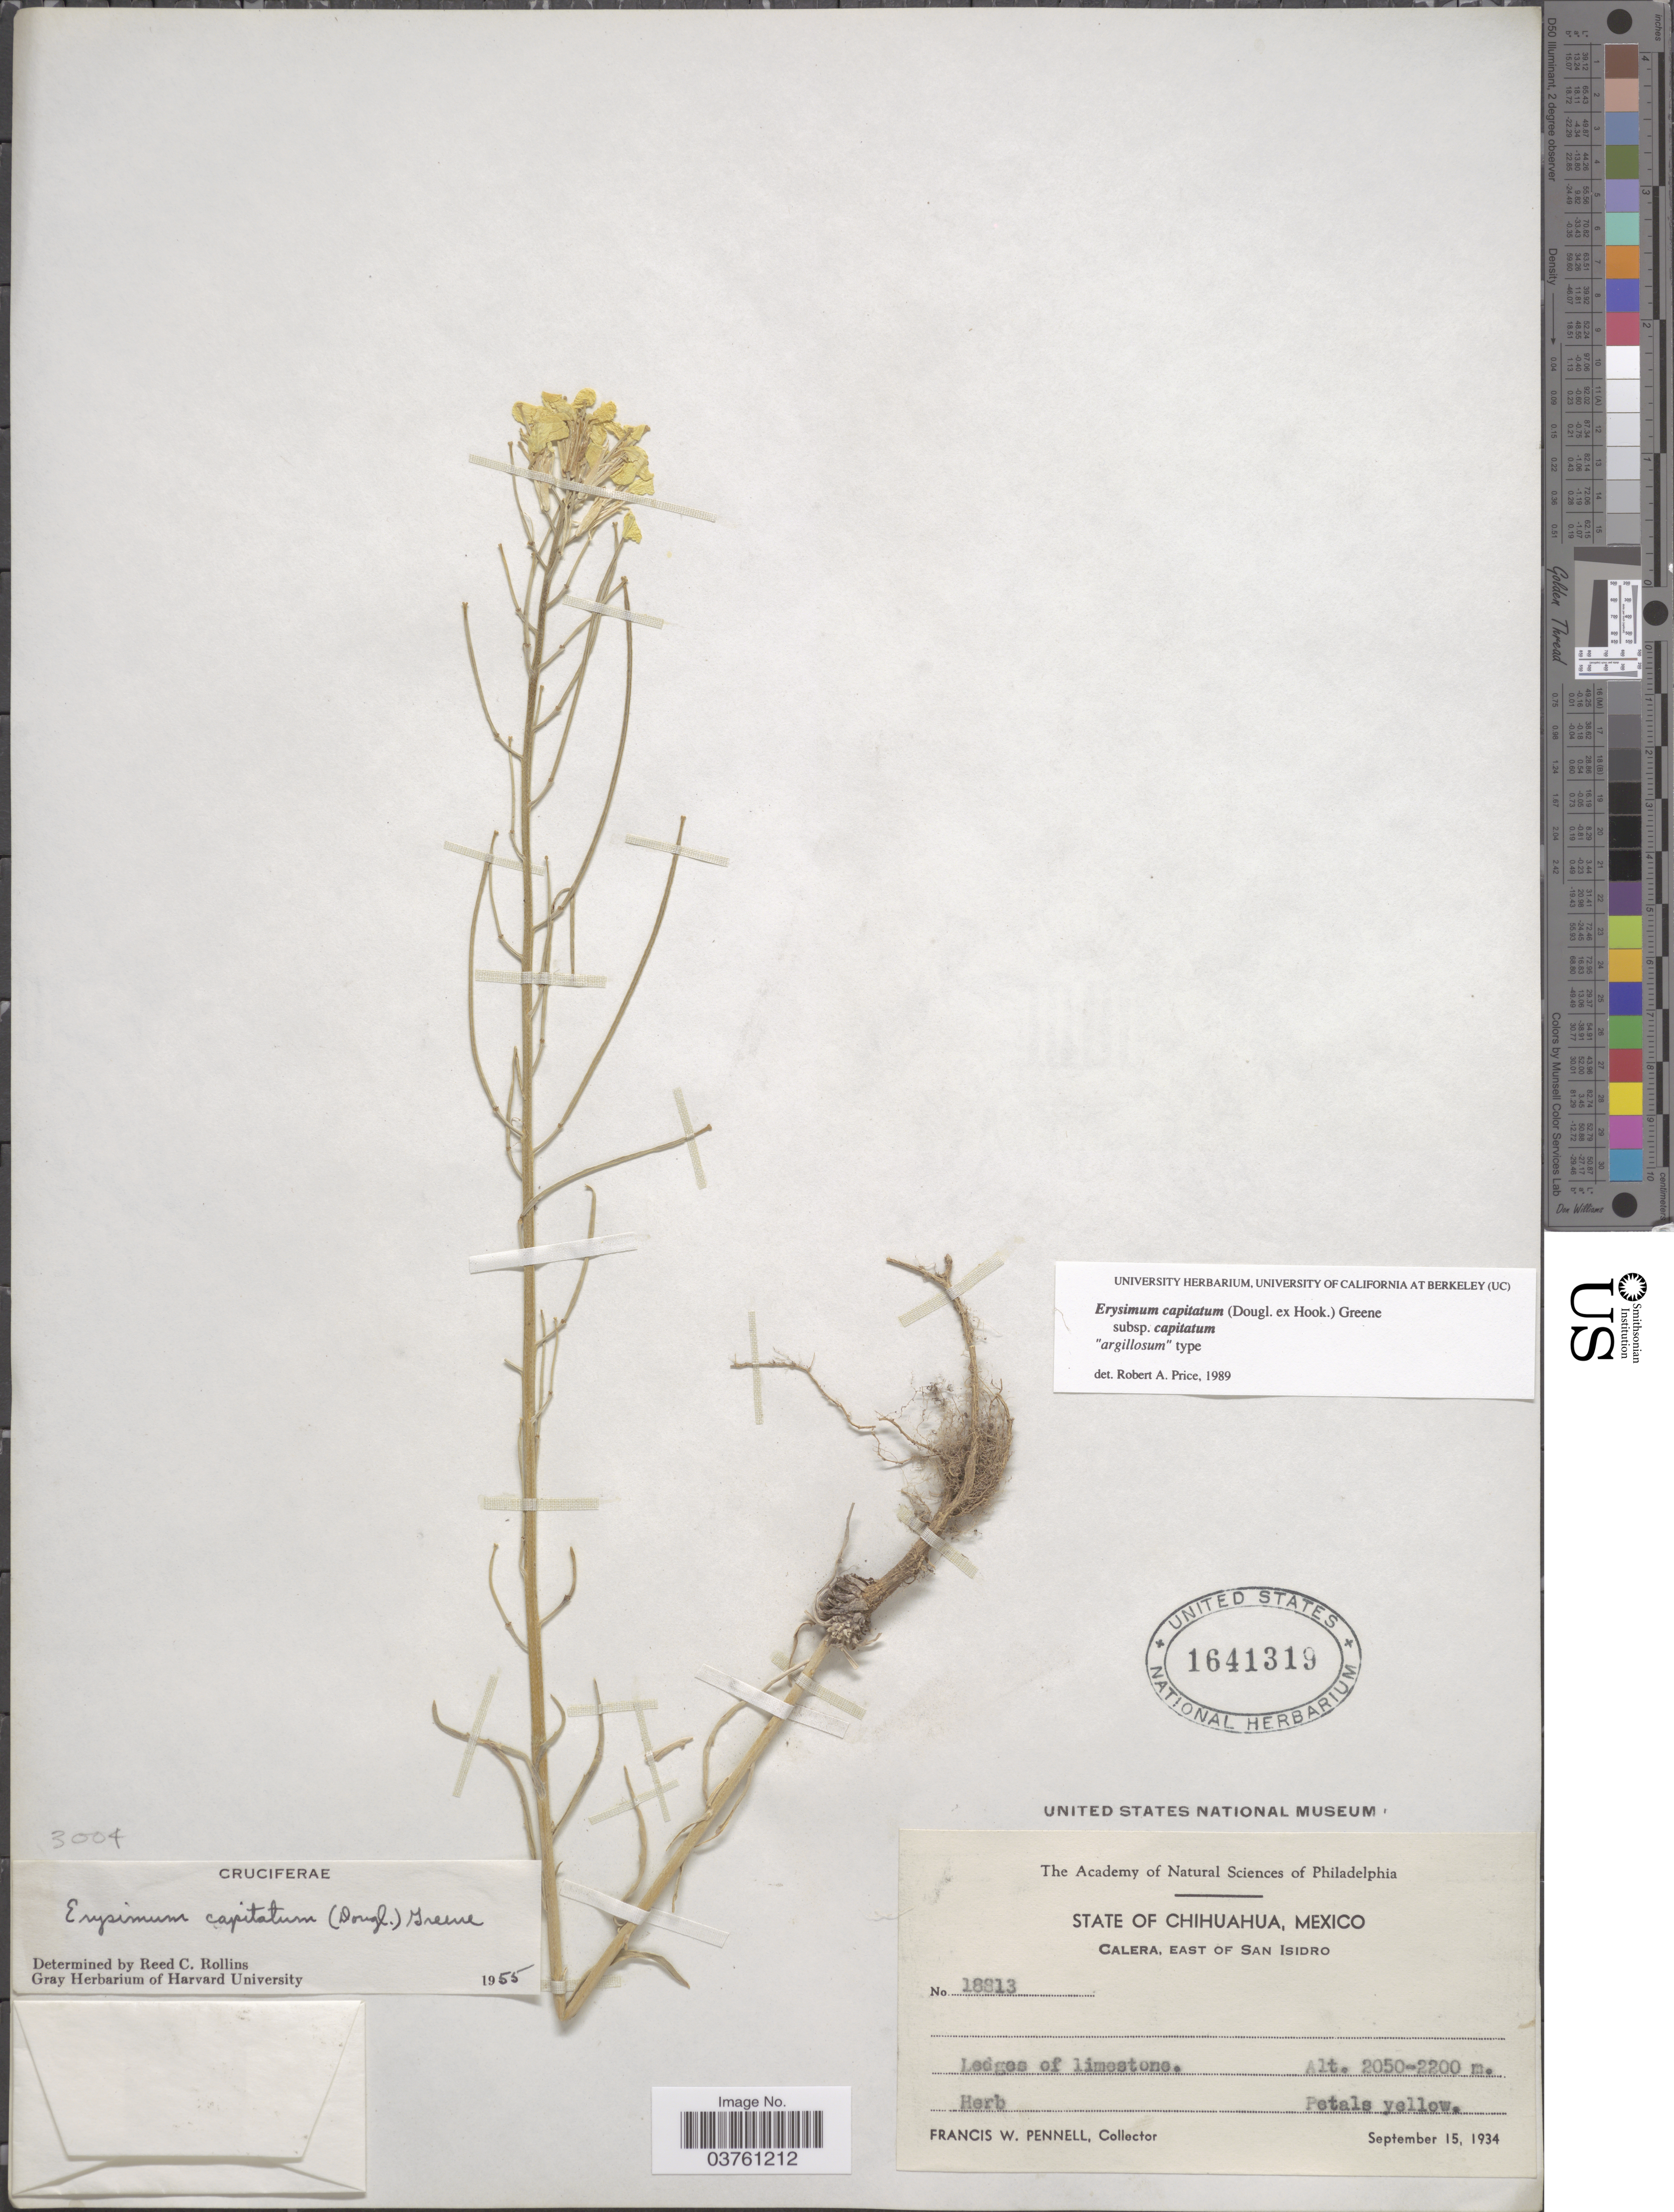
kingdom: Plantae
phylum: Tracheophyta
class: Magnoliopsida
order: Brassicales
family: Brassicaceae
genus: Erysimum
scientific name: Erysimum capitatum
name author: (Douglas ex Hook.) Greene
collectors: F. W. Pennell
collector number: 18813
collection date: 1934-09-15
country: Mexico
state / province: Chihuahua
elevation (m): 2050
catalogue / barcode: US 1641319